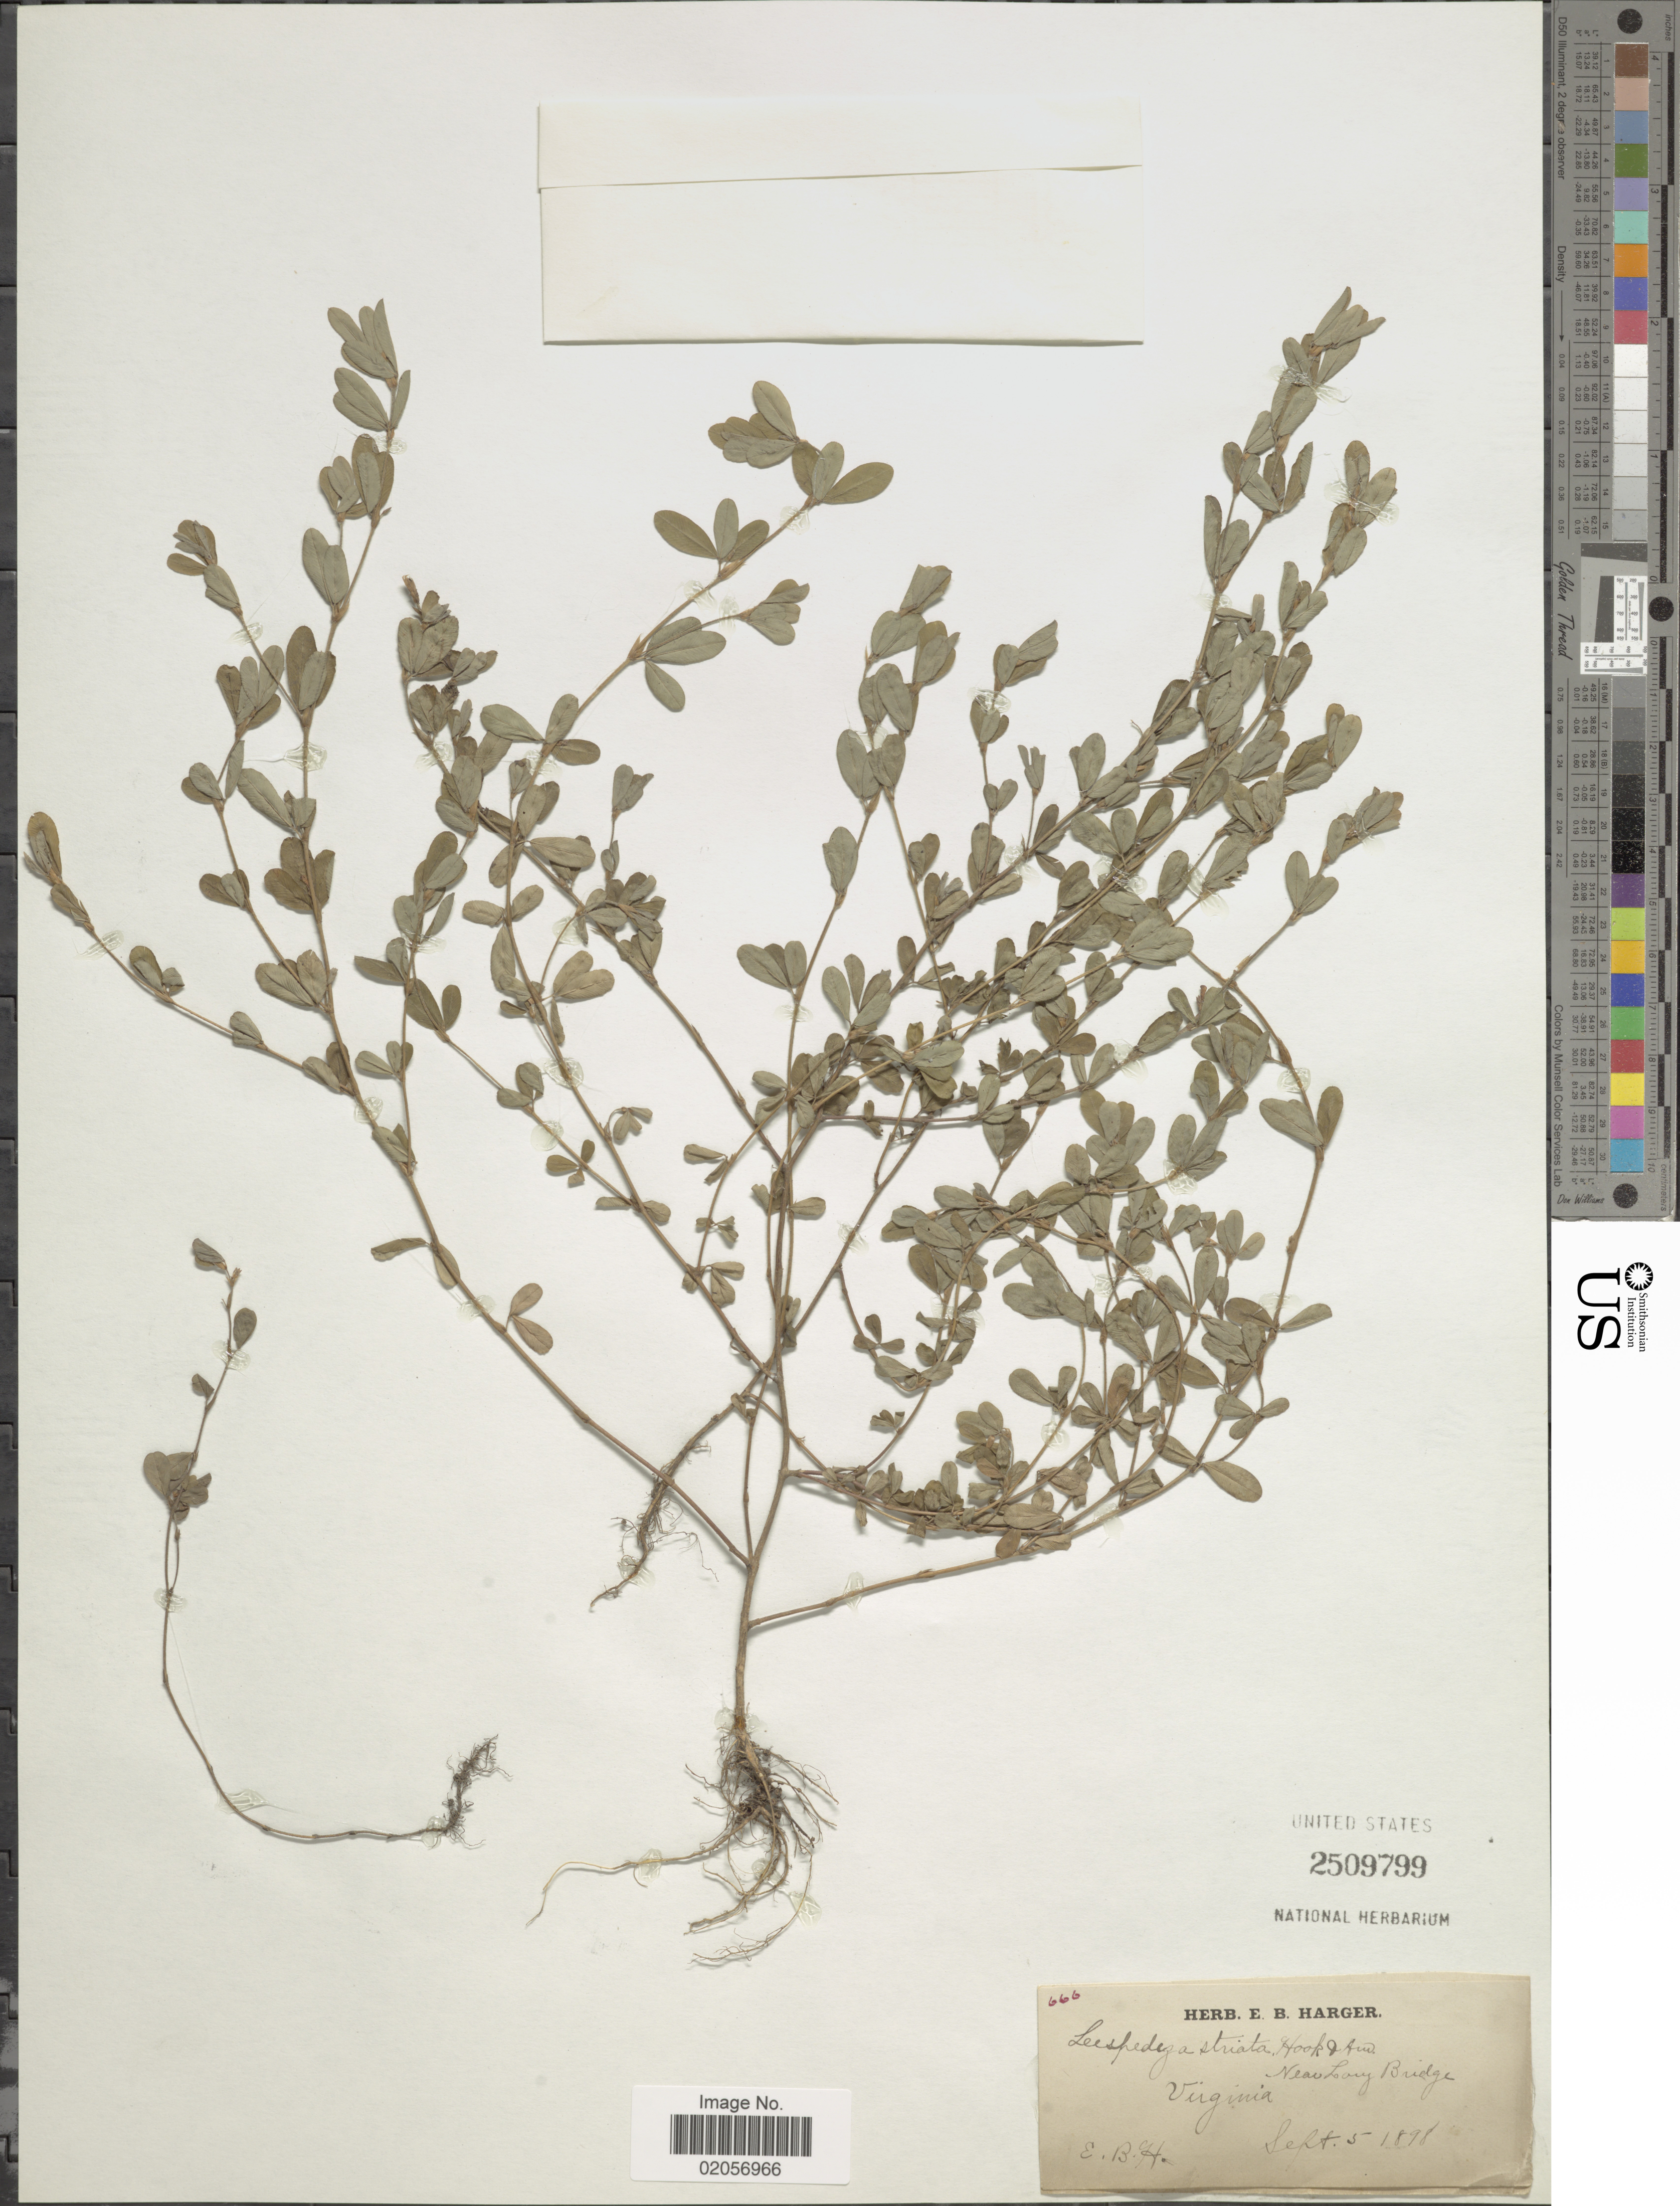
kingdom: Plantae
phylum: Tracheophyta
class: Magnoliopsida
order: Fabales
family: Fabaceae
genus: Kummerowia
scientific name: Kummerowia striata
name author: (Thunb.) Schindl.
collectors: E. B. Harger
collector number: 666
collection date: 1898-09-05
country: United States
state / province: Virginia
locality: Near Long Bridge.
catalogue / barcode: US 2509799